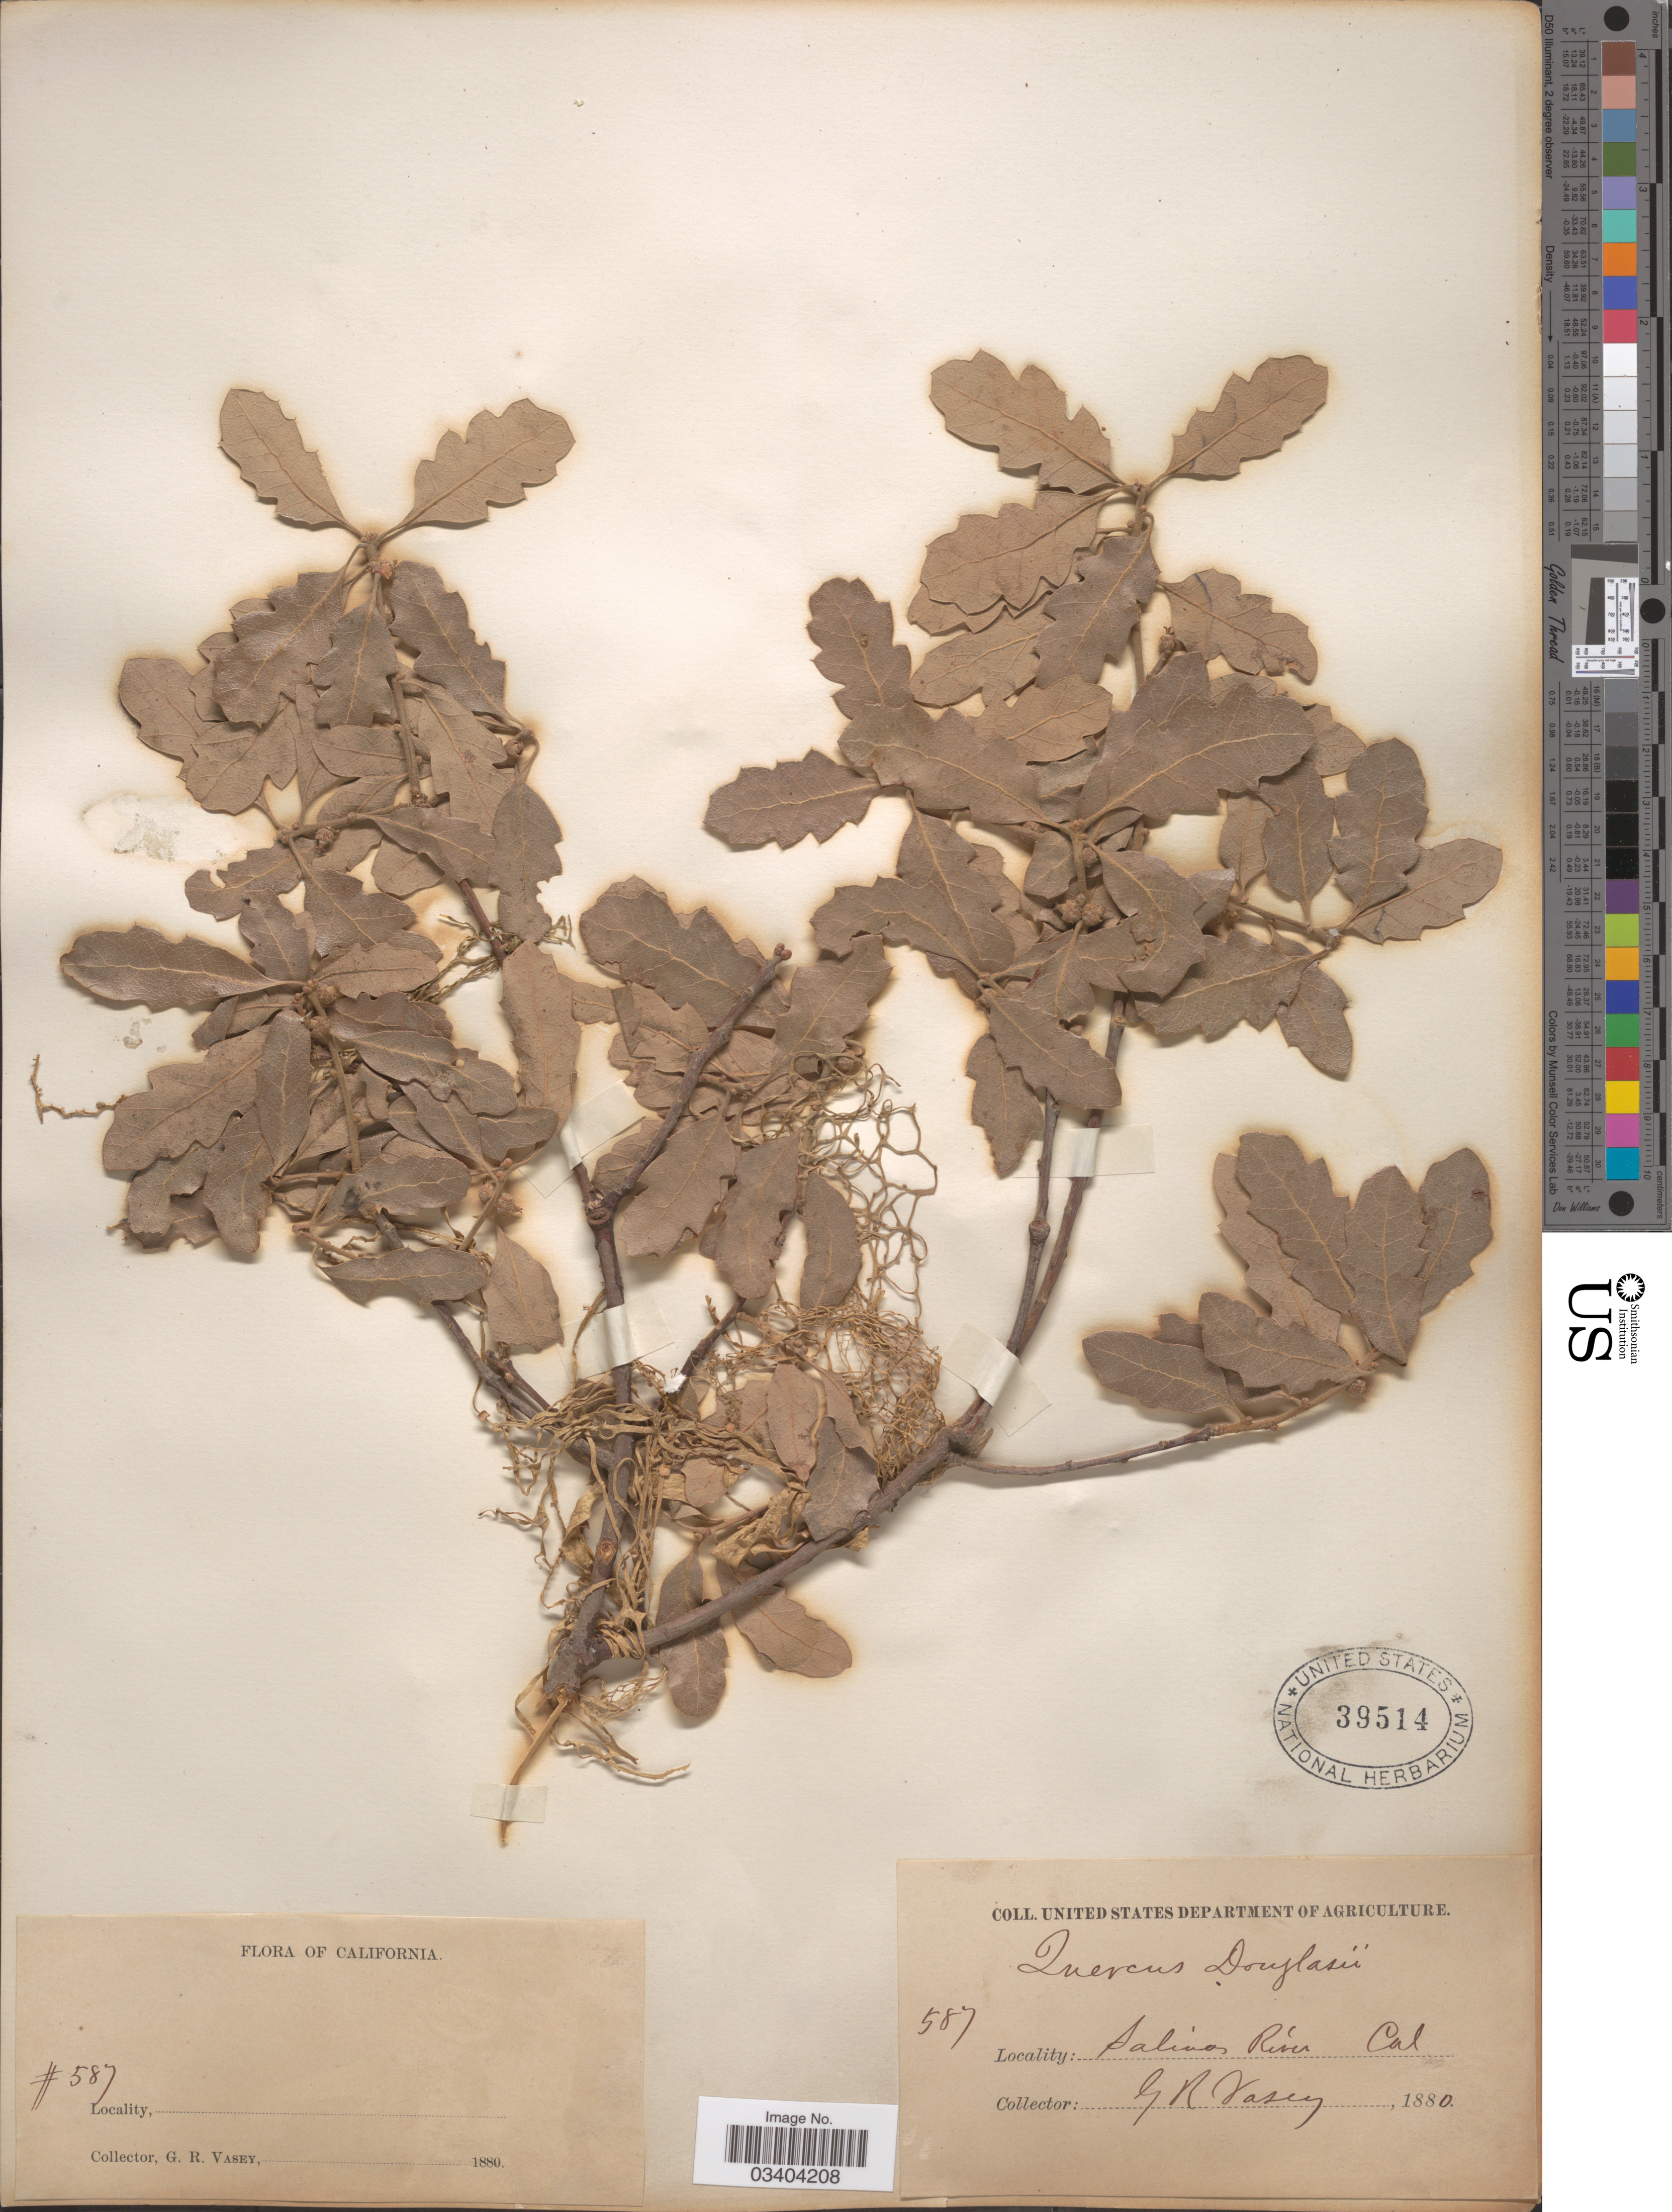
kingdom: Plantae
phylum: Tracheophyta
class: Magnoliopsida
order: Fagales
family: Fagaceae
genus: Quercus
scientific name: Quercus douglasii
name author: Hook. & Arn.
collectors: G. R. Vasey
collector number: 587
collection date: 1880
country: United States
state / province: California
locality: Salinas River.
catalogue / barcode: US 39514